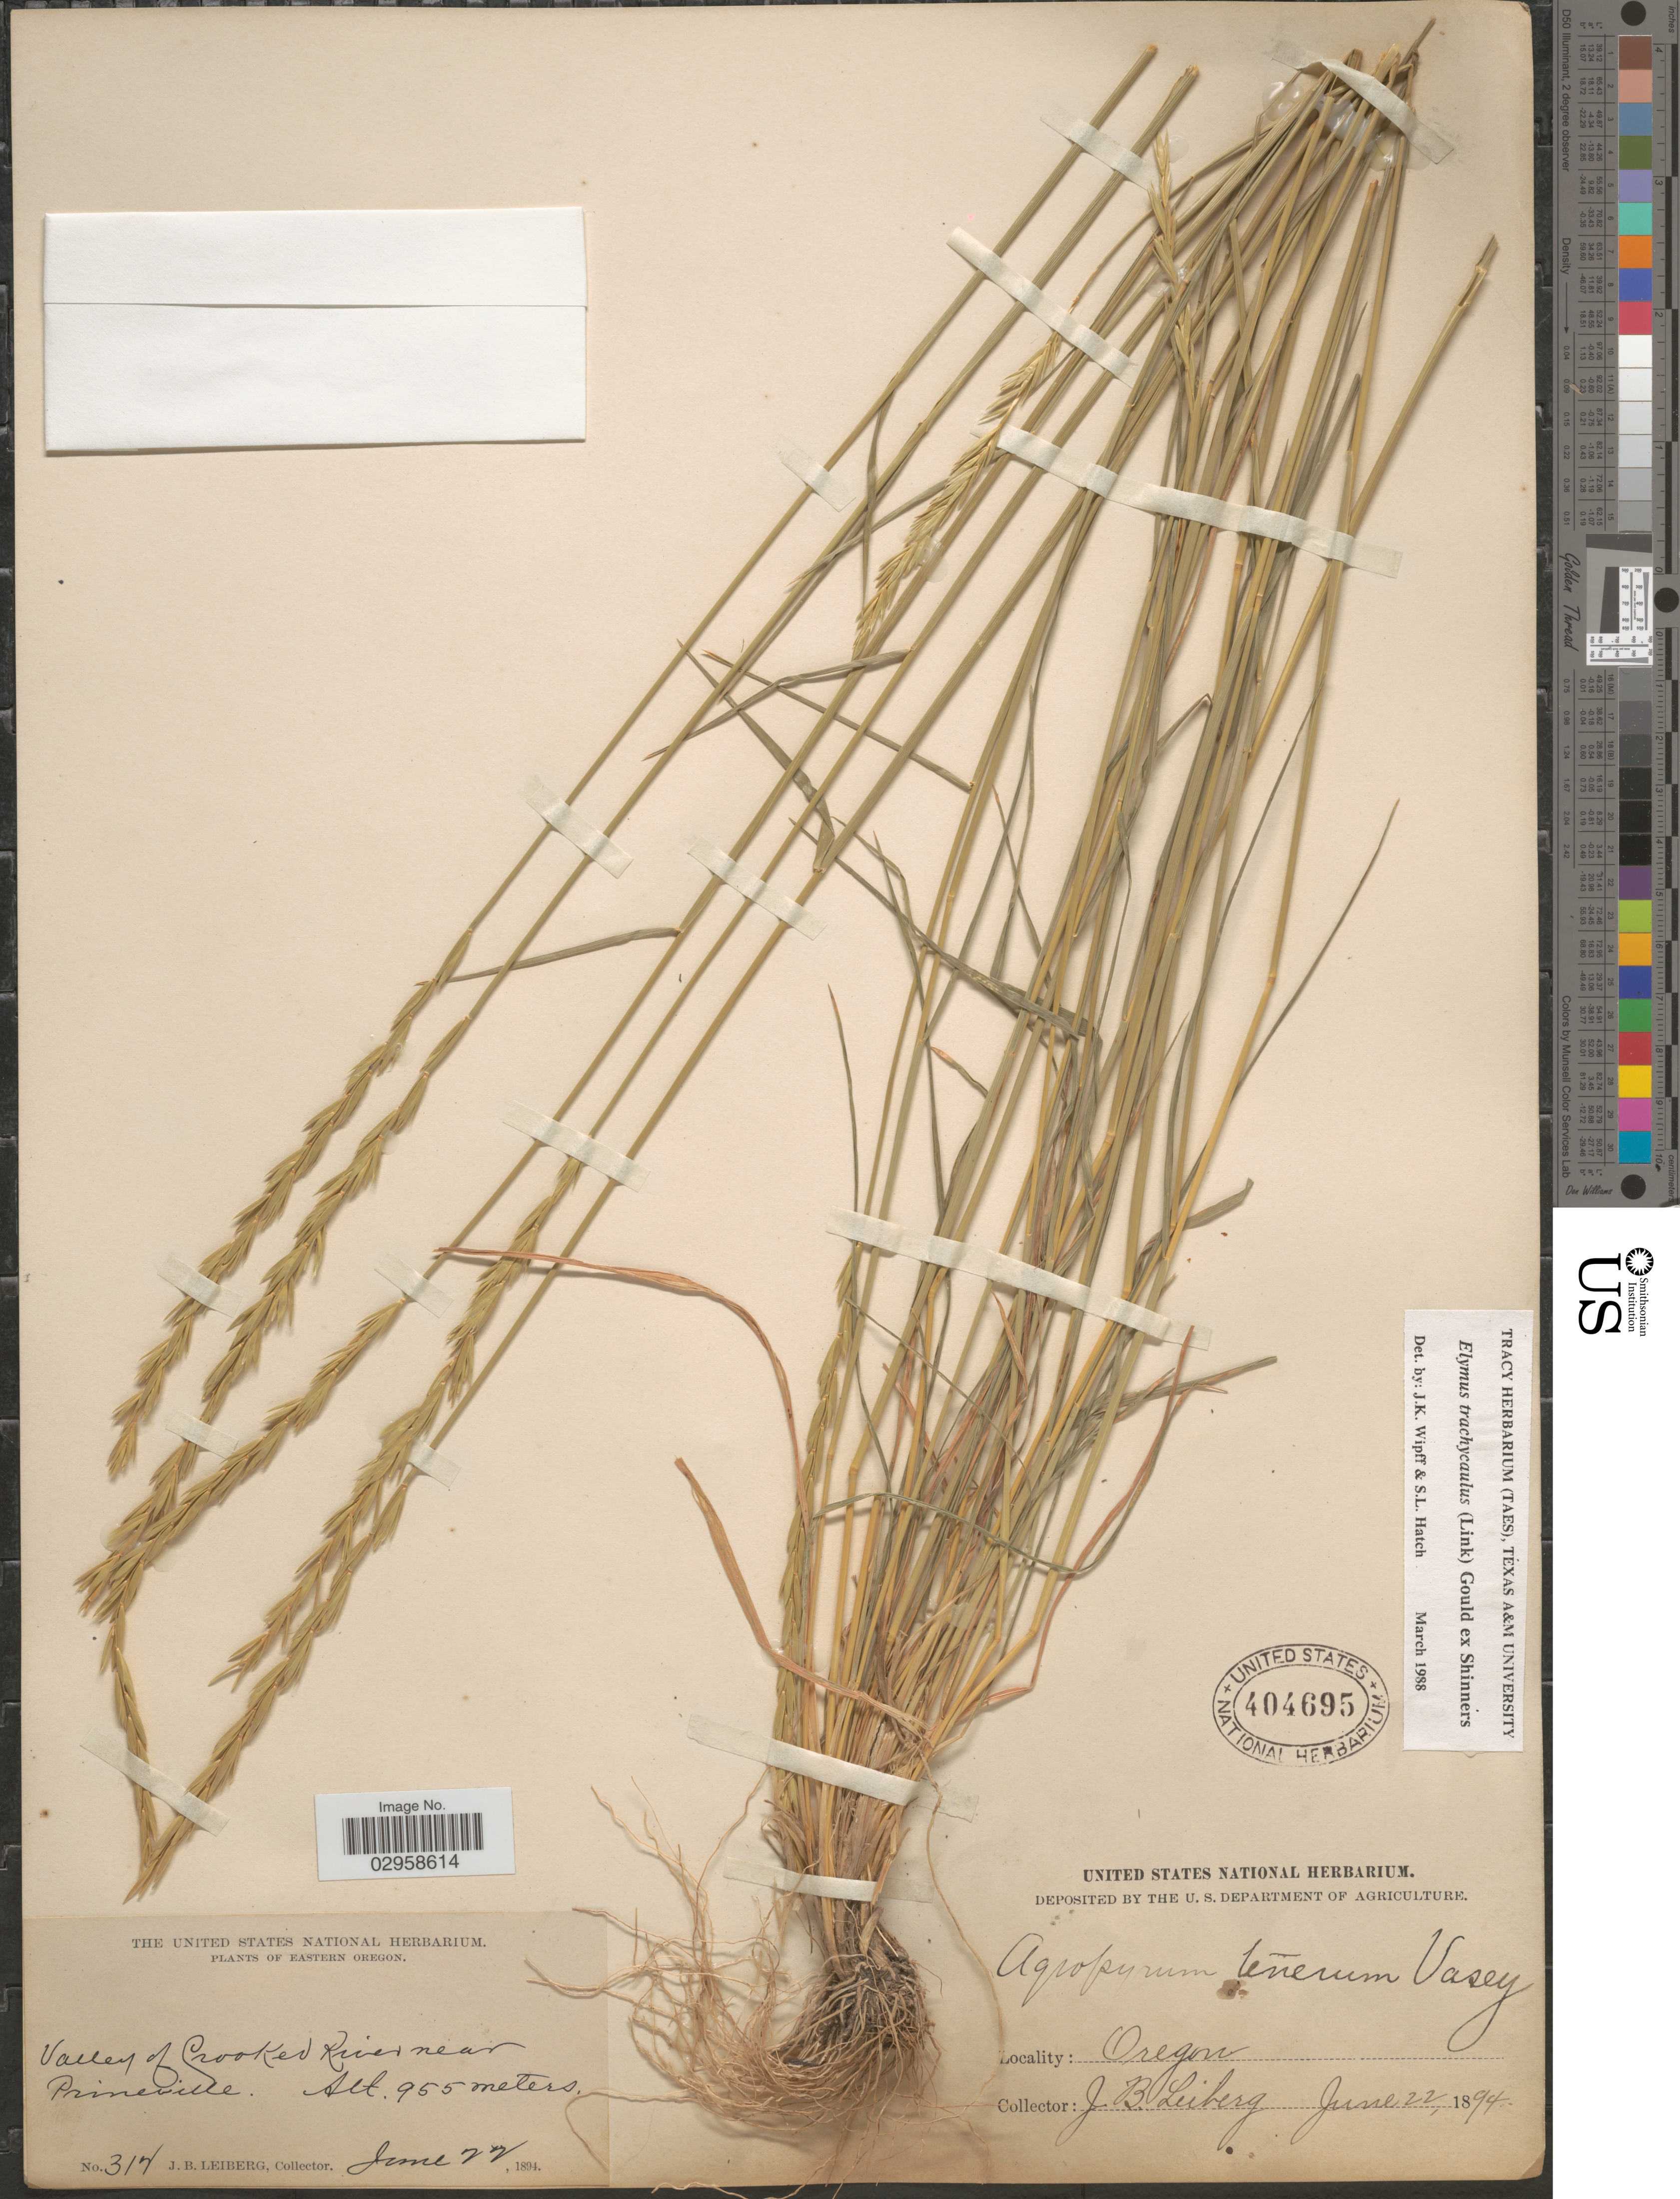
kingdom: Plantae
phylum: Tracheophyta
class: Liliopsida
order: Poales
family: Poaceae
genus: Elymus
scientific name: Elymus trachycaulus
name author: (Link) Gould ex Shinners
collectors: J. B. Leiberg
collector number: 314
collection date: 1894-06-22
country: United States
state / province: Oregon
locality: Eastern Oregon. Valley of Crooked River near Prineville.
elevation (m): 955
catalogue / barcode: US 404695